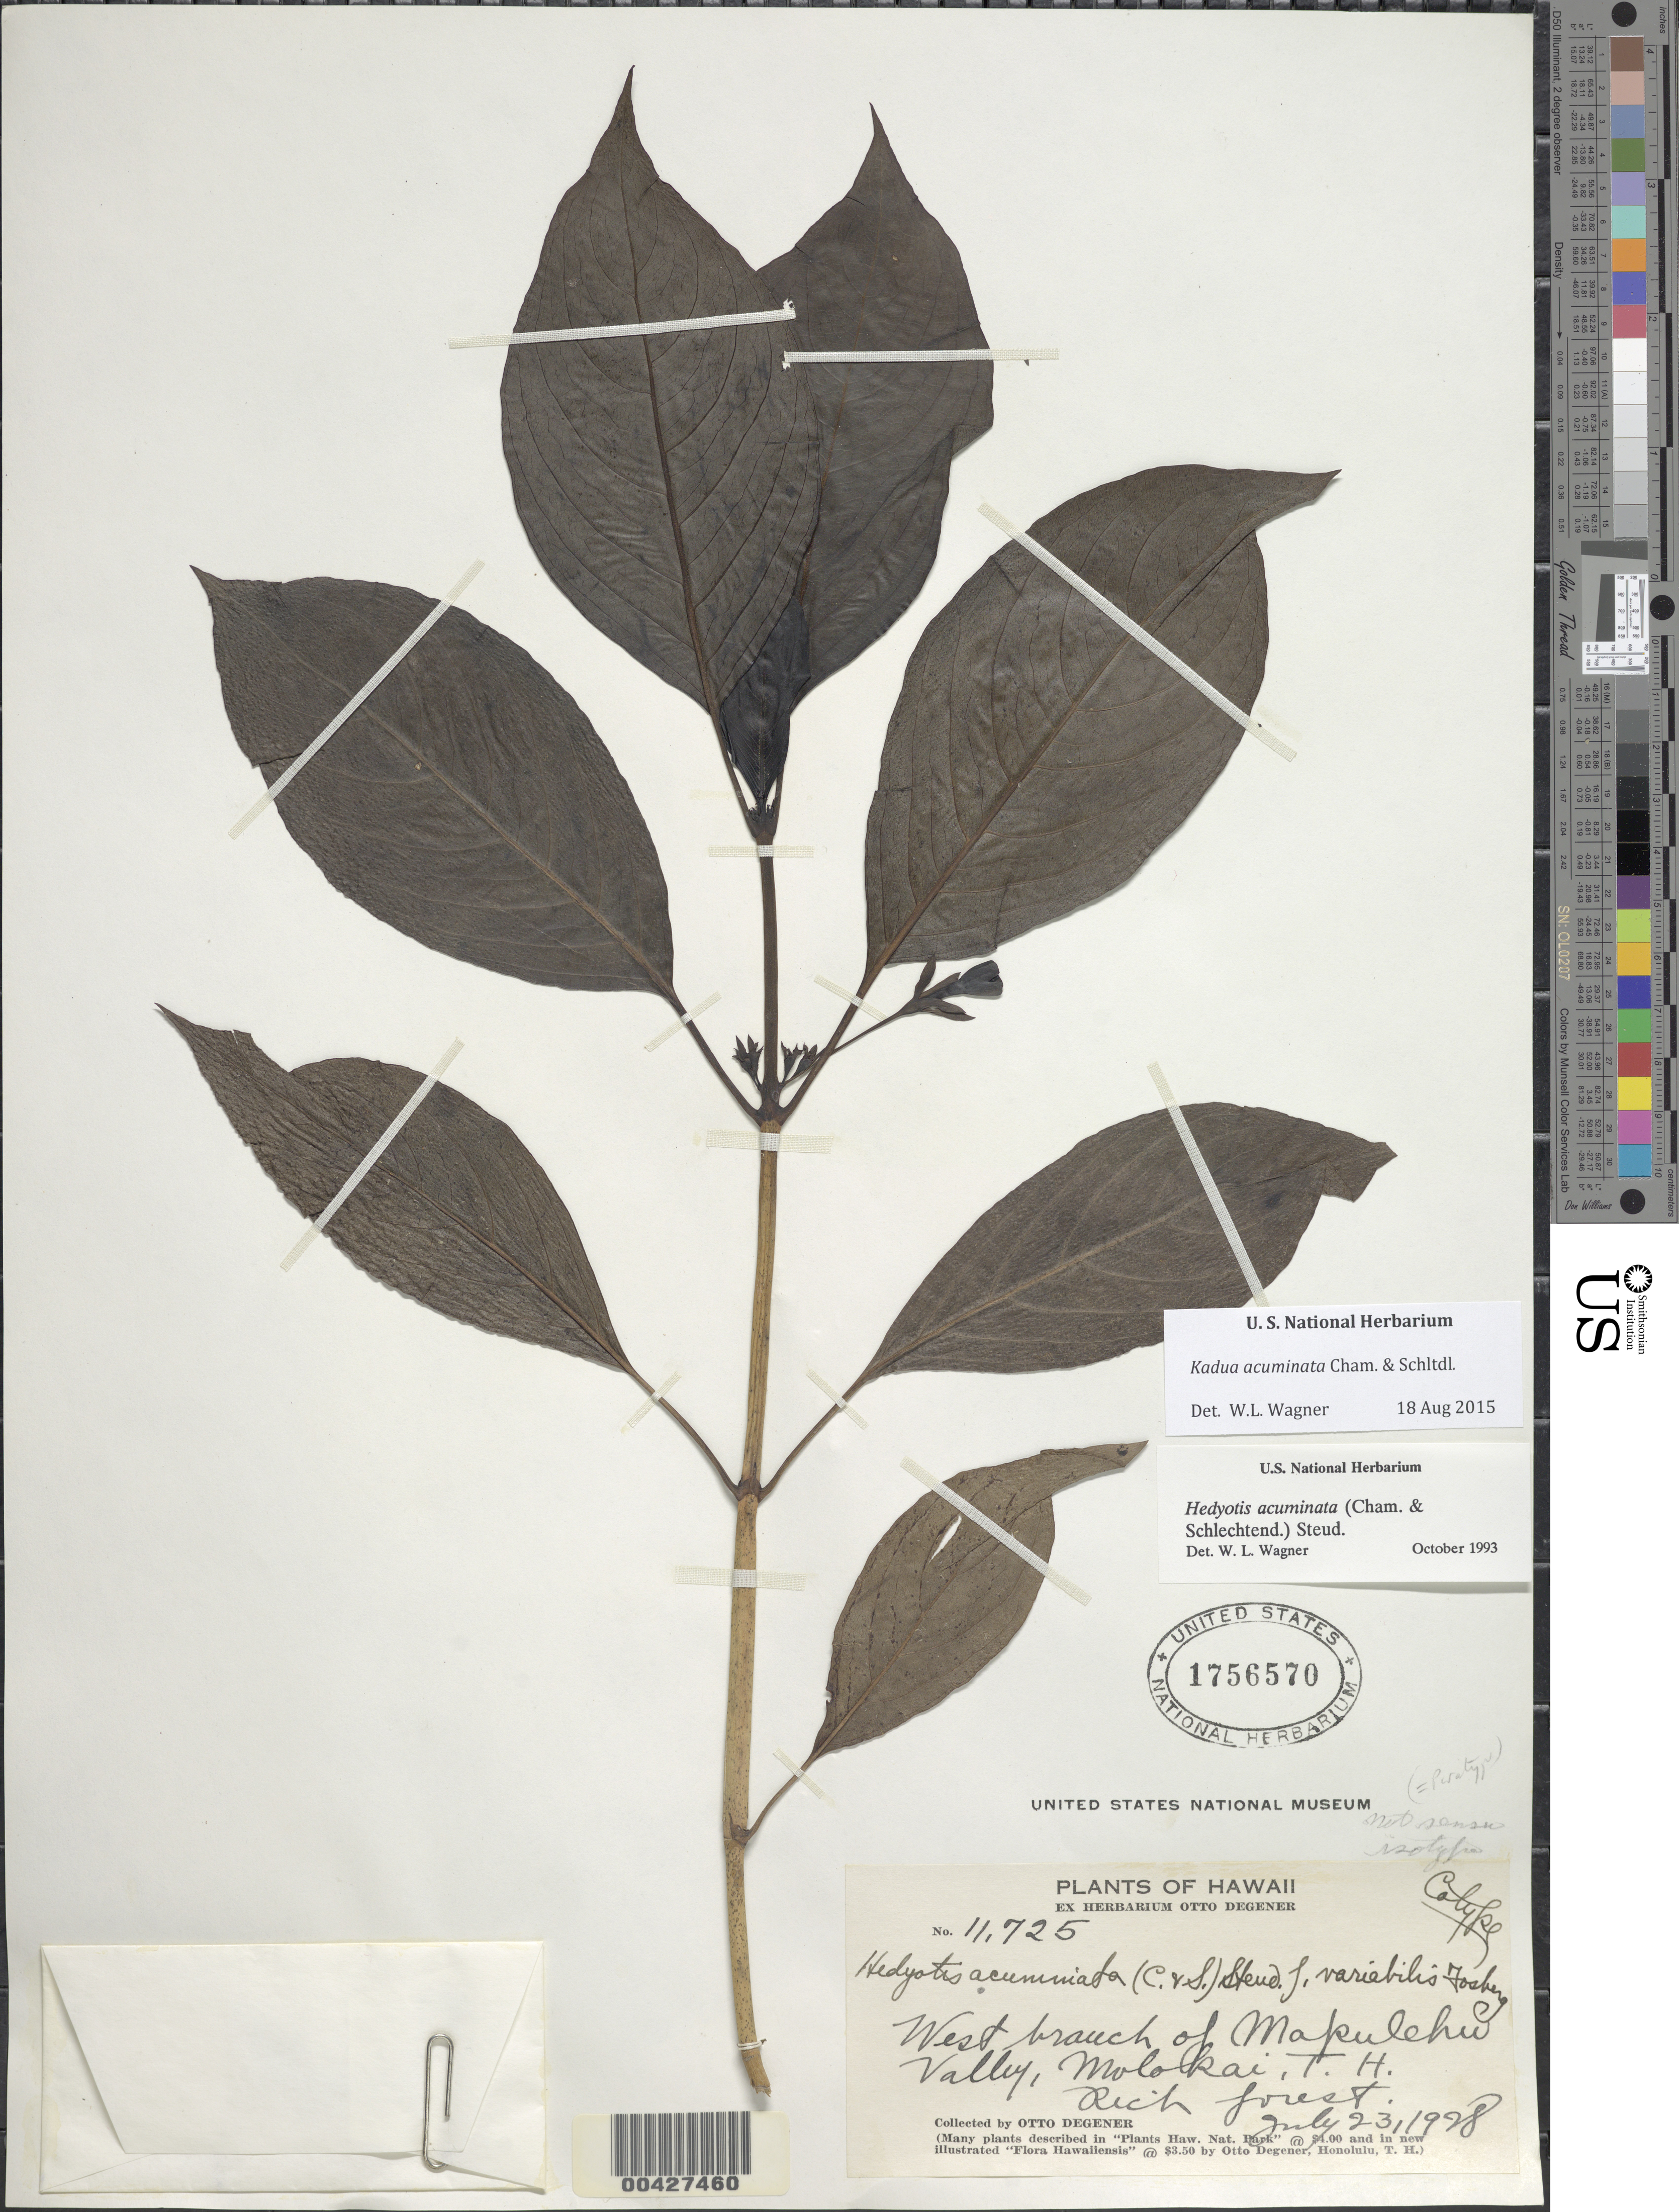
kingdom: Plantae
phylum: Tracheophyta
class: Magnoliopsida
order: Gentianales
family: Rubiaceae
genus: Kadua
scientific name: Kadua acuminata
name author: Cham. & Schltdl.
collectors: O. Degener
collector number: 11725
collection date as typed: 23 Jul 1928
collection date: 1928-07-23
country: United States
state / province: Hawaii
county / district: Maui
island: Moloka'i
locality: West branch of Mapulehu Valley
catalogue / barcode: US 1756570